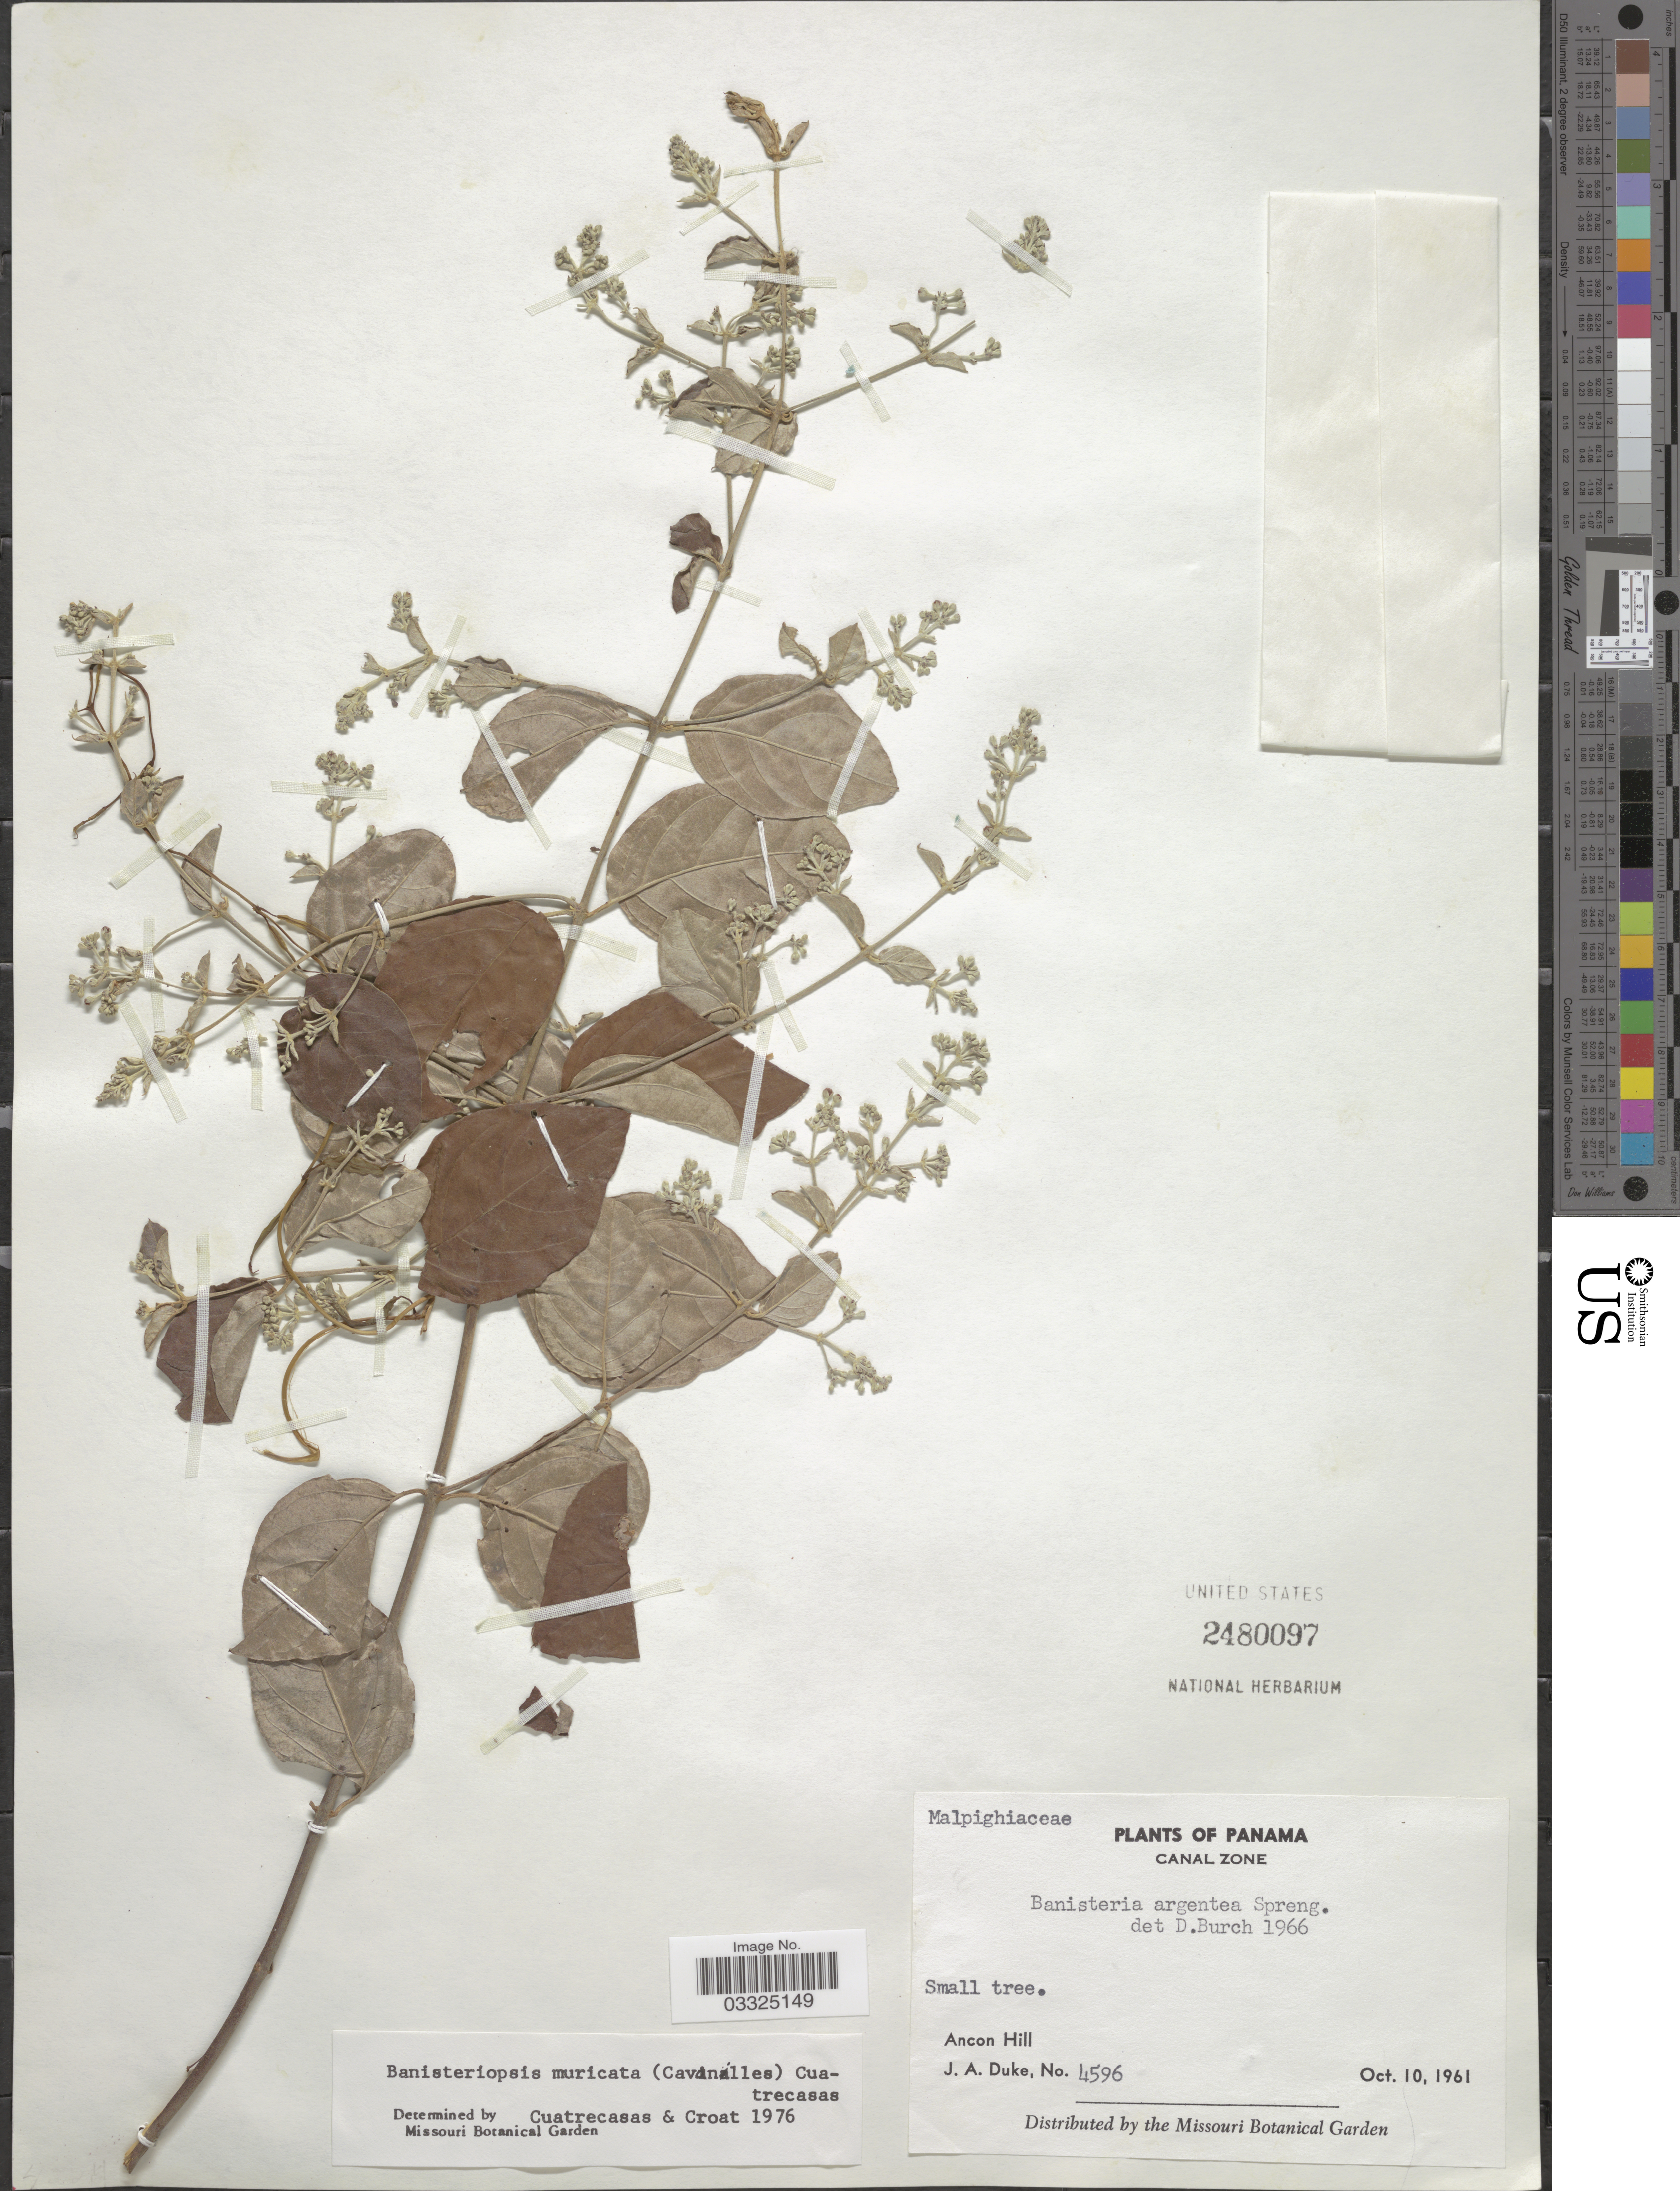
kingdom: Plantae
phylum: Tracheophyta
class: Magnoliopsida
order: Malpighiales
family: Malpighiaceae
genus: Banisteriopsis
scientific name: Banisteriopsis muricata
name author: (Cav.) Cuatrec.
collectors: J. A. Duke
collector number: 4596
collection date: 1961-10-10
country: Panama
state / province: Colón / Panamá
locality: Canal Zone, Ancon Hill.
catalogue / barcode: US 2480097